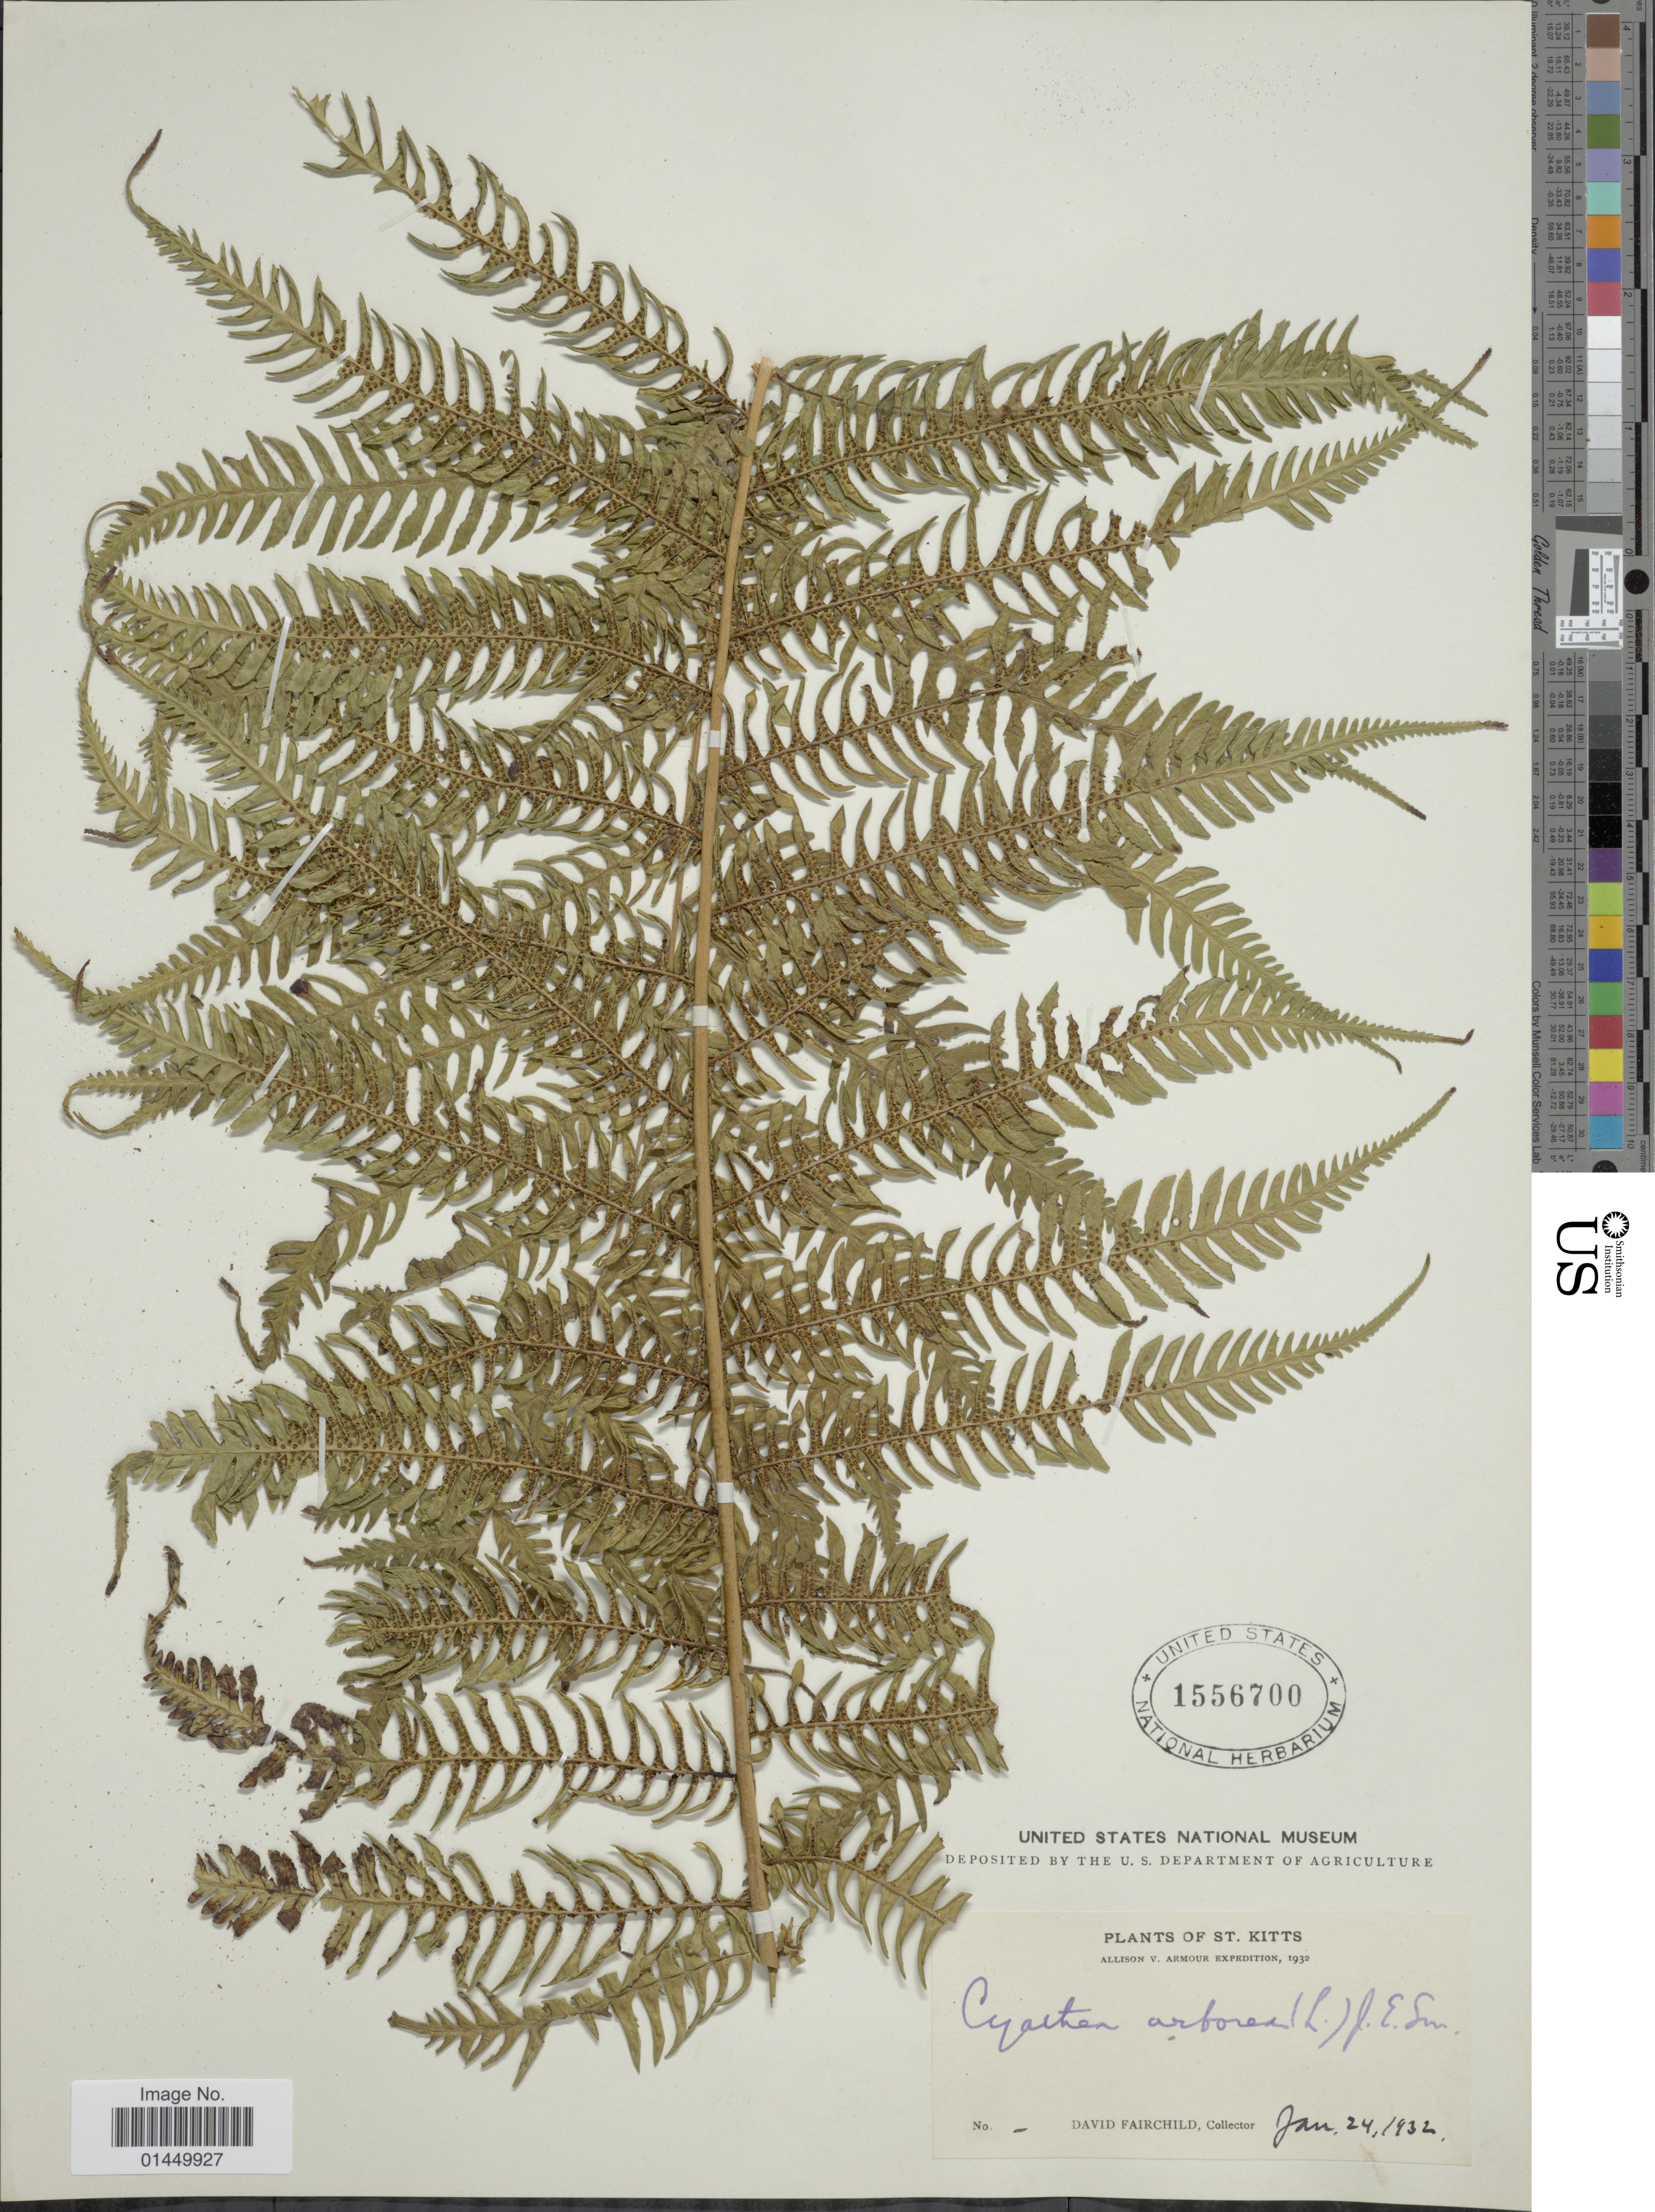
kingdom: Plantae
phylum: Tracheophyta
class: Polypodiopsida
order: Cyatheales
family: Cyatheaceae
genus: Cyathea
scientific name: Cyathea arborea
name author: (L.) Sm.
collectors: D. G. Fairchild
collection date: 1932-01-21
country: St. Christopher-Nevis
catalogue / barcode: US 1556700